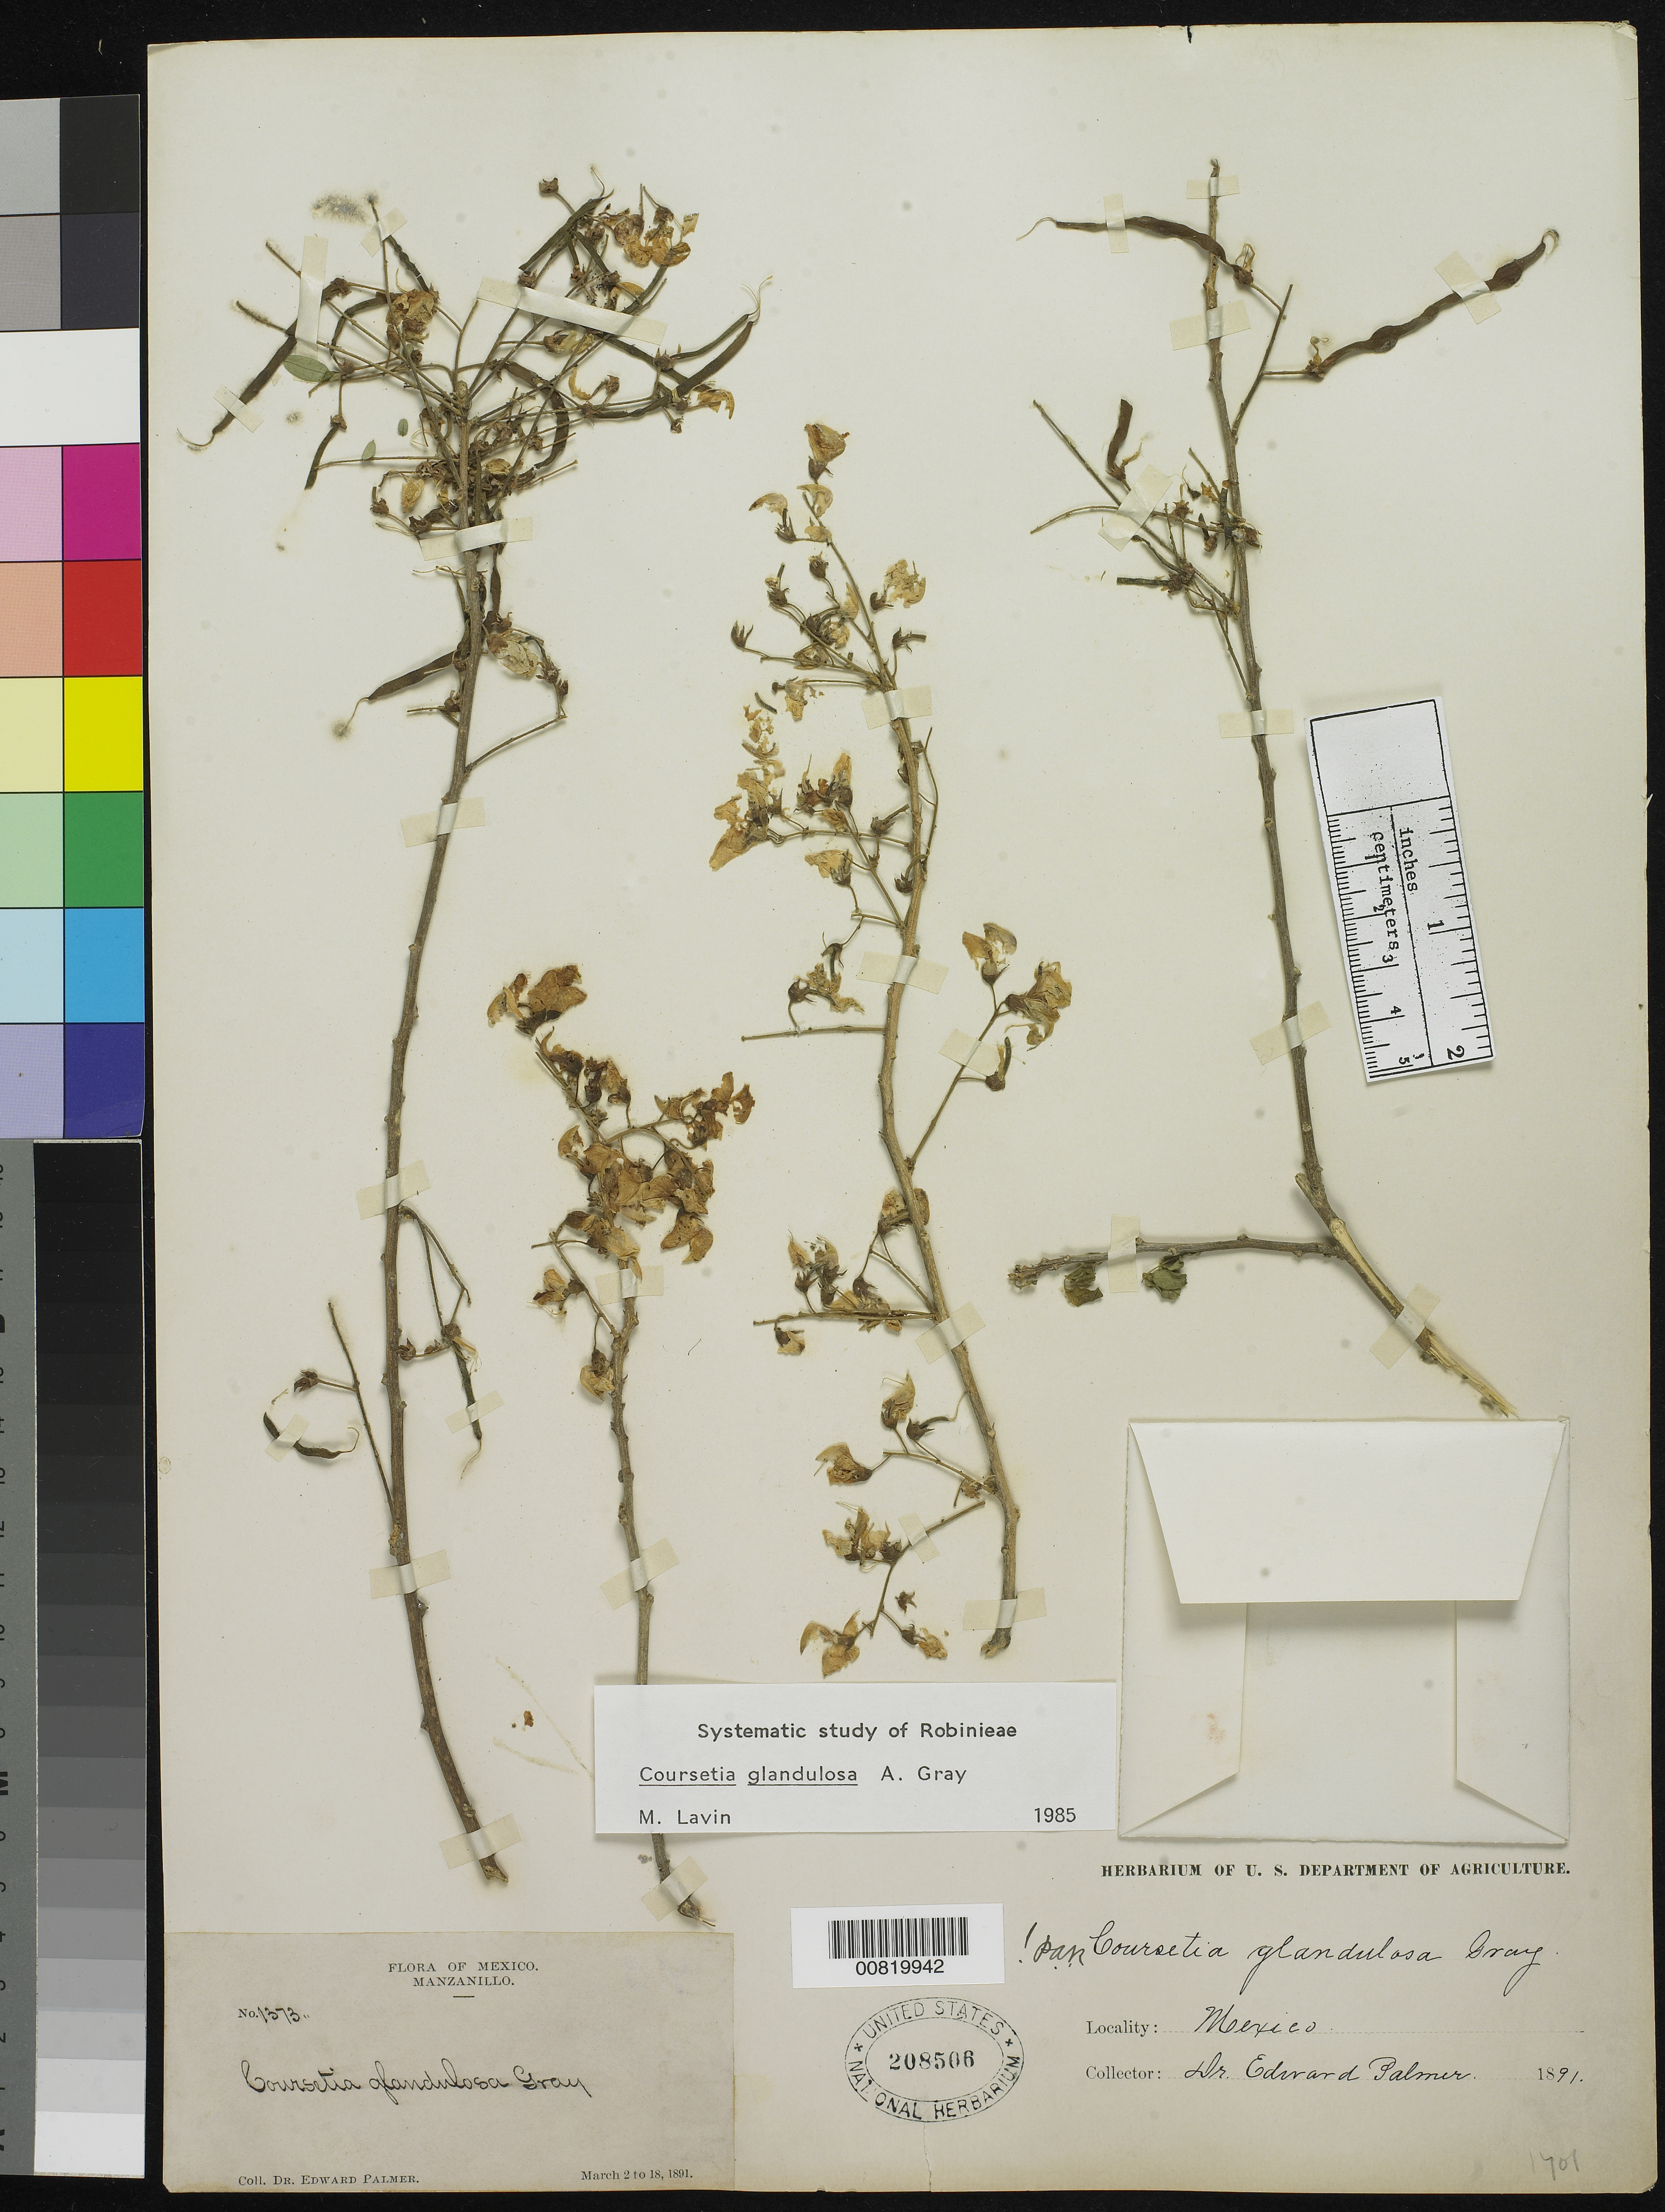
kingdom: Plantae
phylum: Tracheophyta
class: Magnoliopsida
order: Fabales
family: Fabaceae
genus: Coursetia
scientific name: Coursetia glandulosa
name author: A. Gray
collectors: E. Palmer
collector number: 1373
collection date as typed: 02 Mar 1891 to 18 Mar 1891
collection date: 1891-03-02/1891-03-18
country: Mexico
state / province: Colima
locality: Manzanillo, Colima.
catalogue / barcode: US 208506